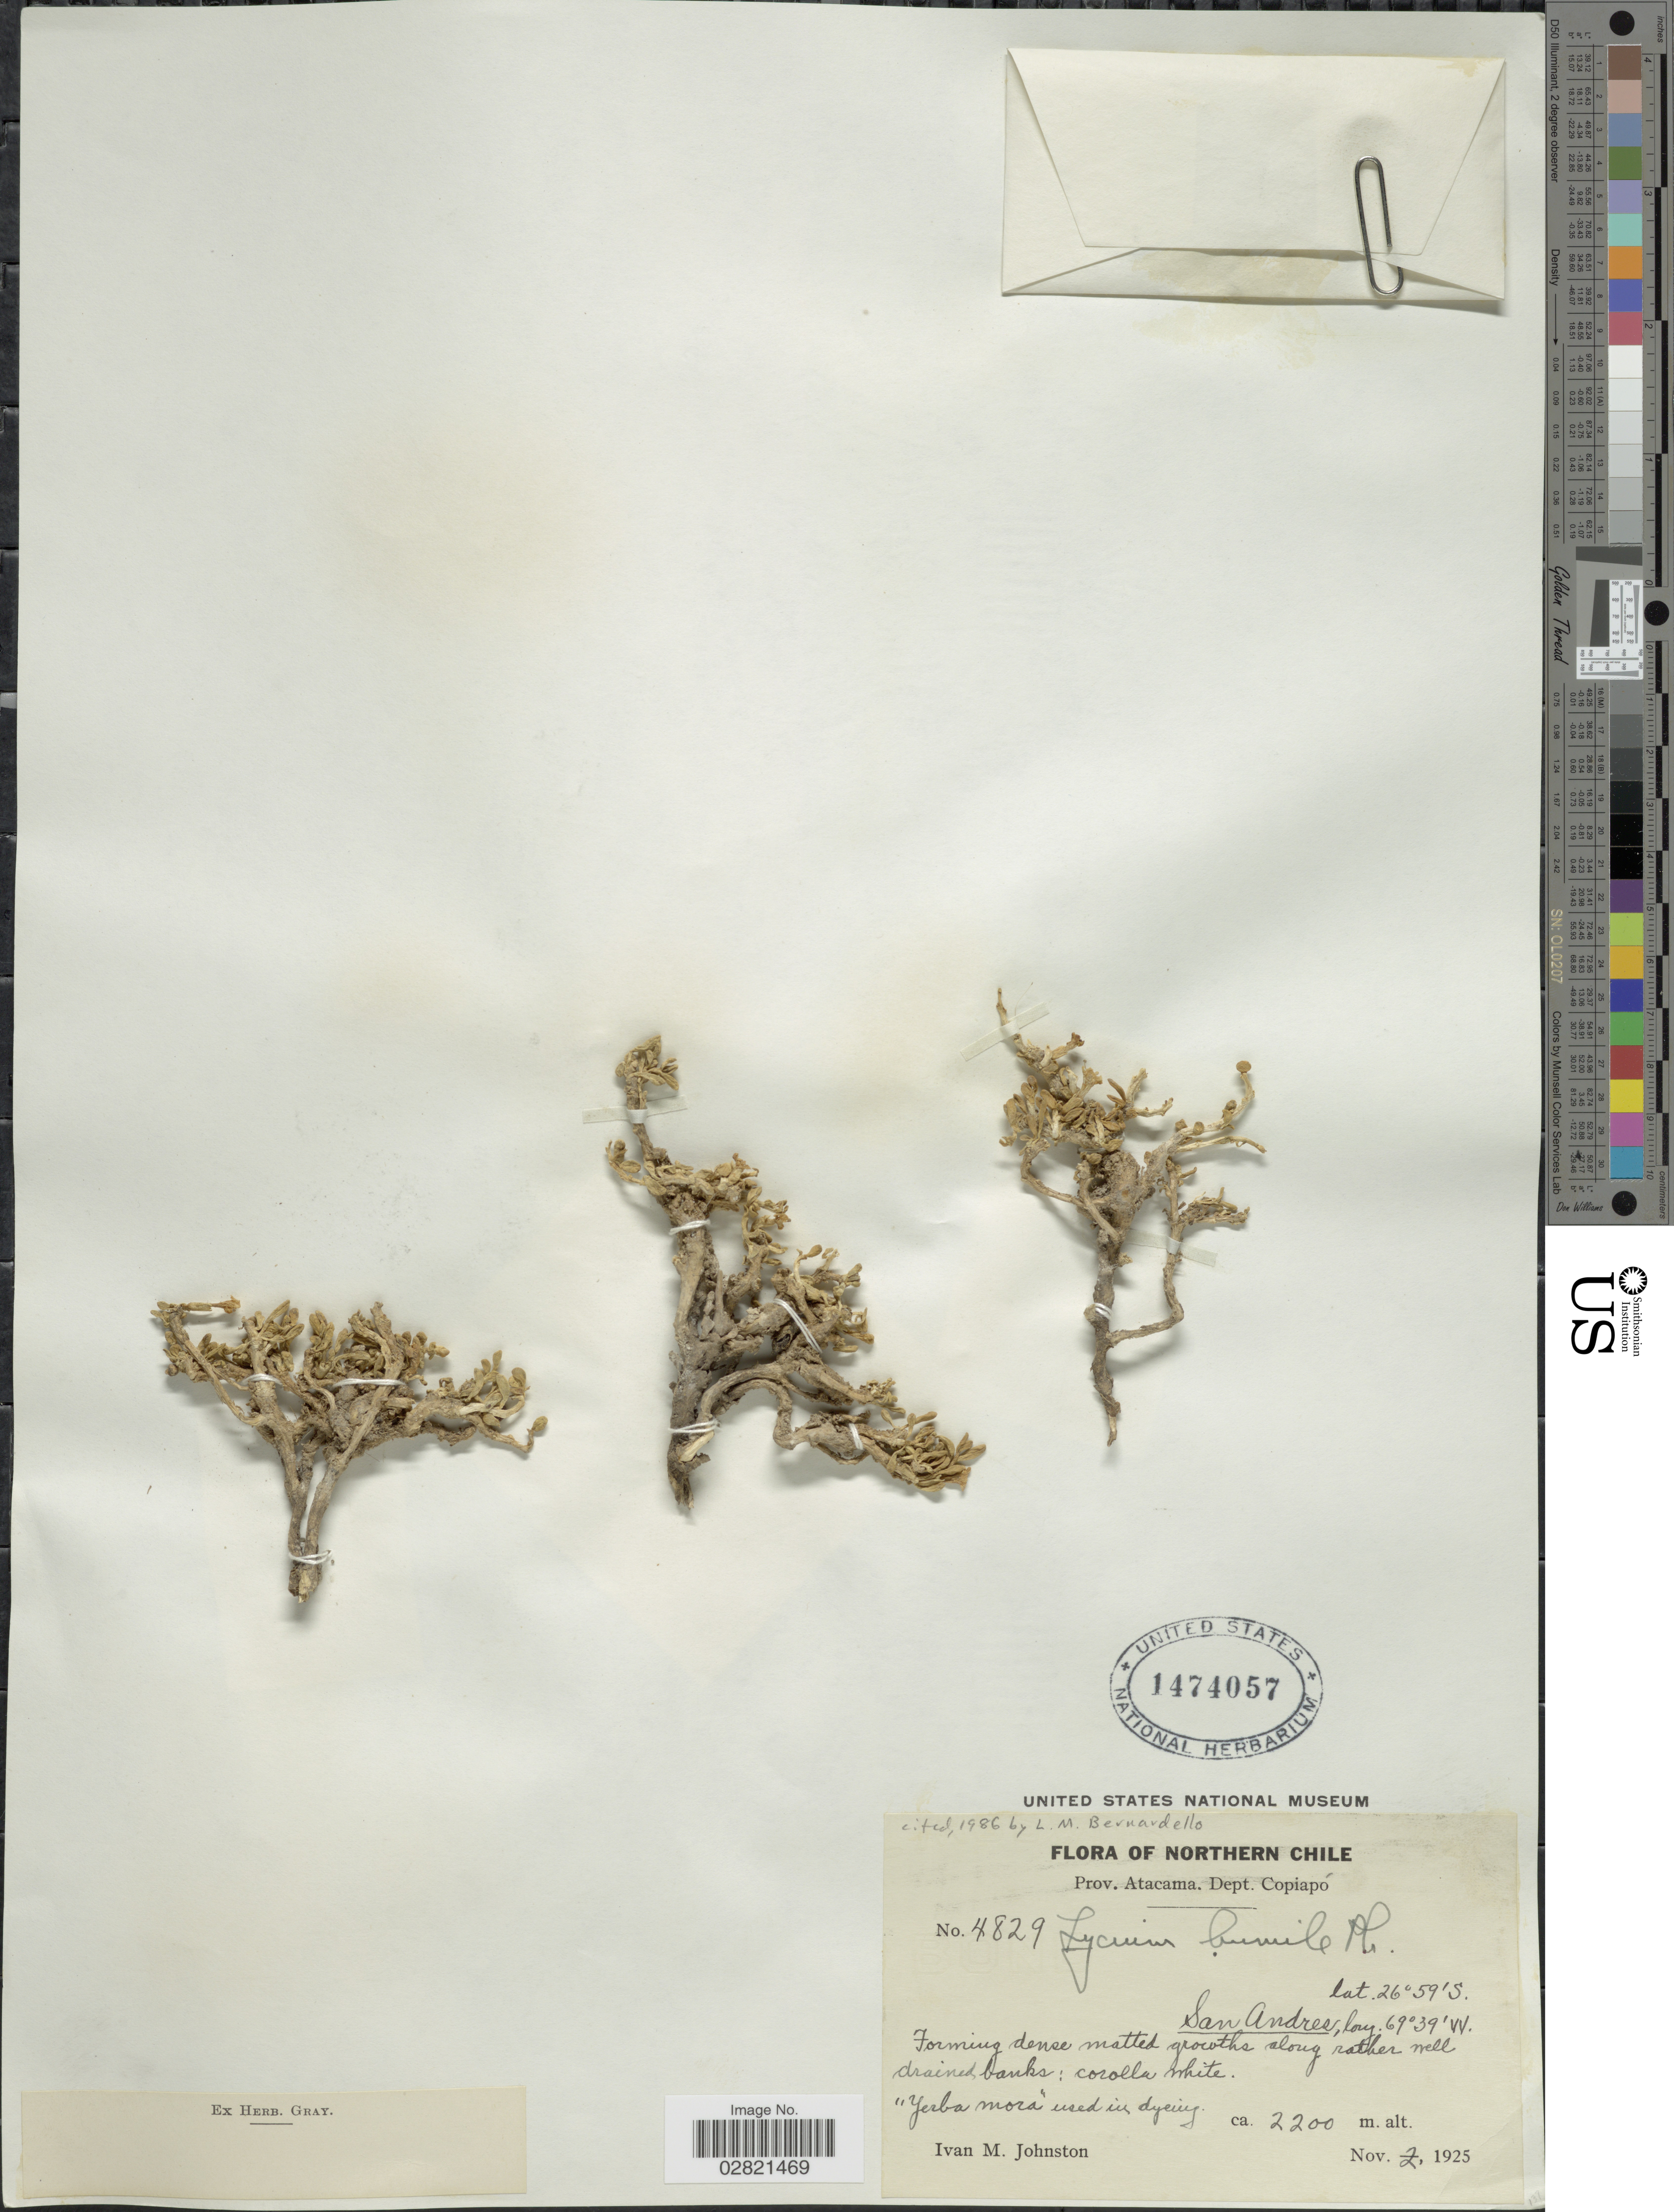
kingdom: Plantae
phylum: Tracheophyta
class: Magnoliopsida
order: Solanales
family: Solanaceae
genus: Lycium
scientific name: Lycium humile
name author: Phil.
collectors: I.M. Johnston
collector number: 4829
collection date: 1925-11-02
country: Chile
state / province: Atacama (III)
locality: Prov. Atacama. Dept. Copiapó. San Andres.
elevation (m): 2200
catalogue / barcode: US 1474057